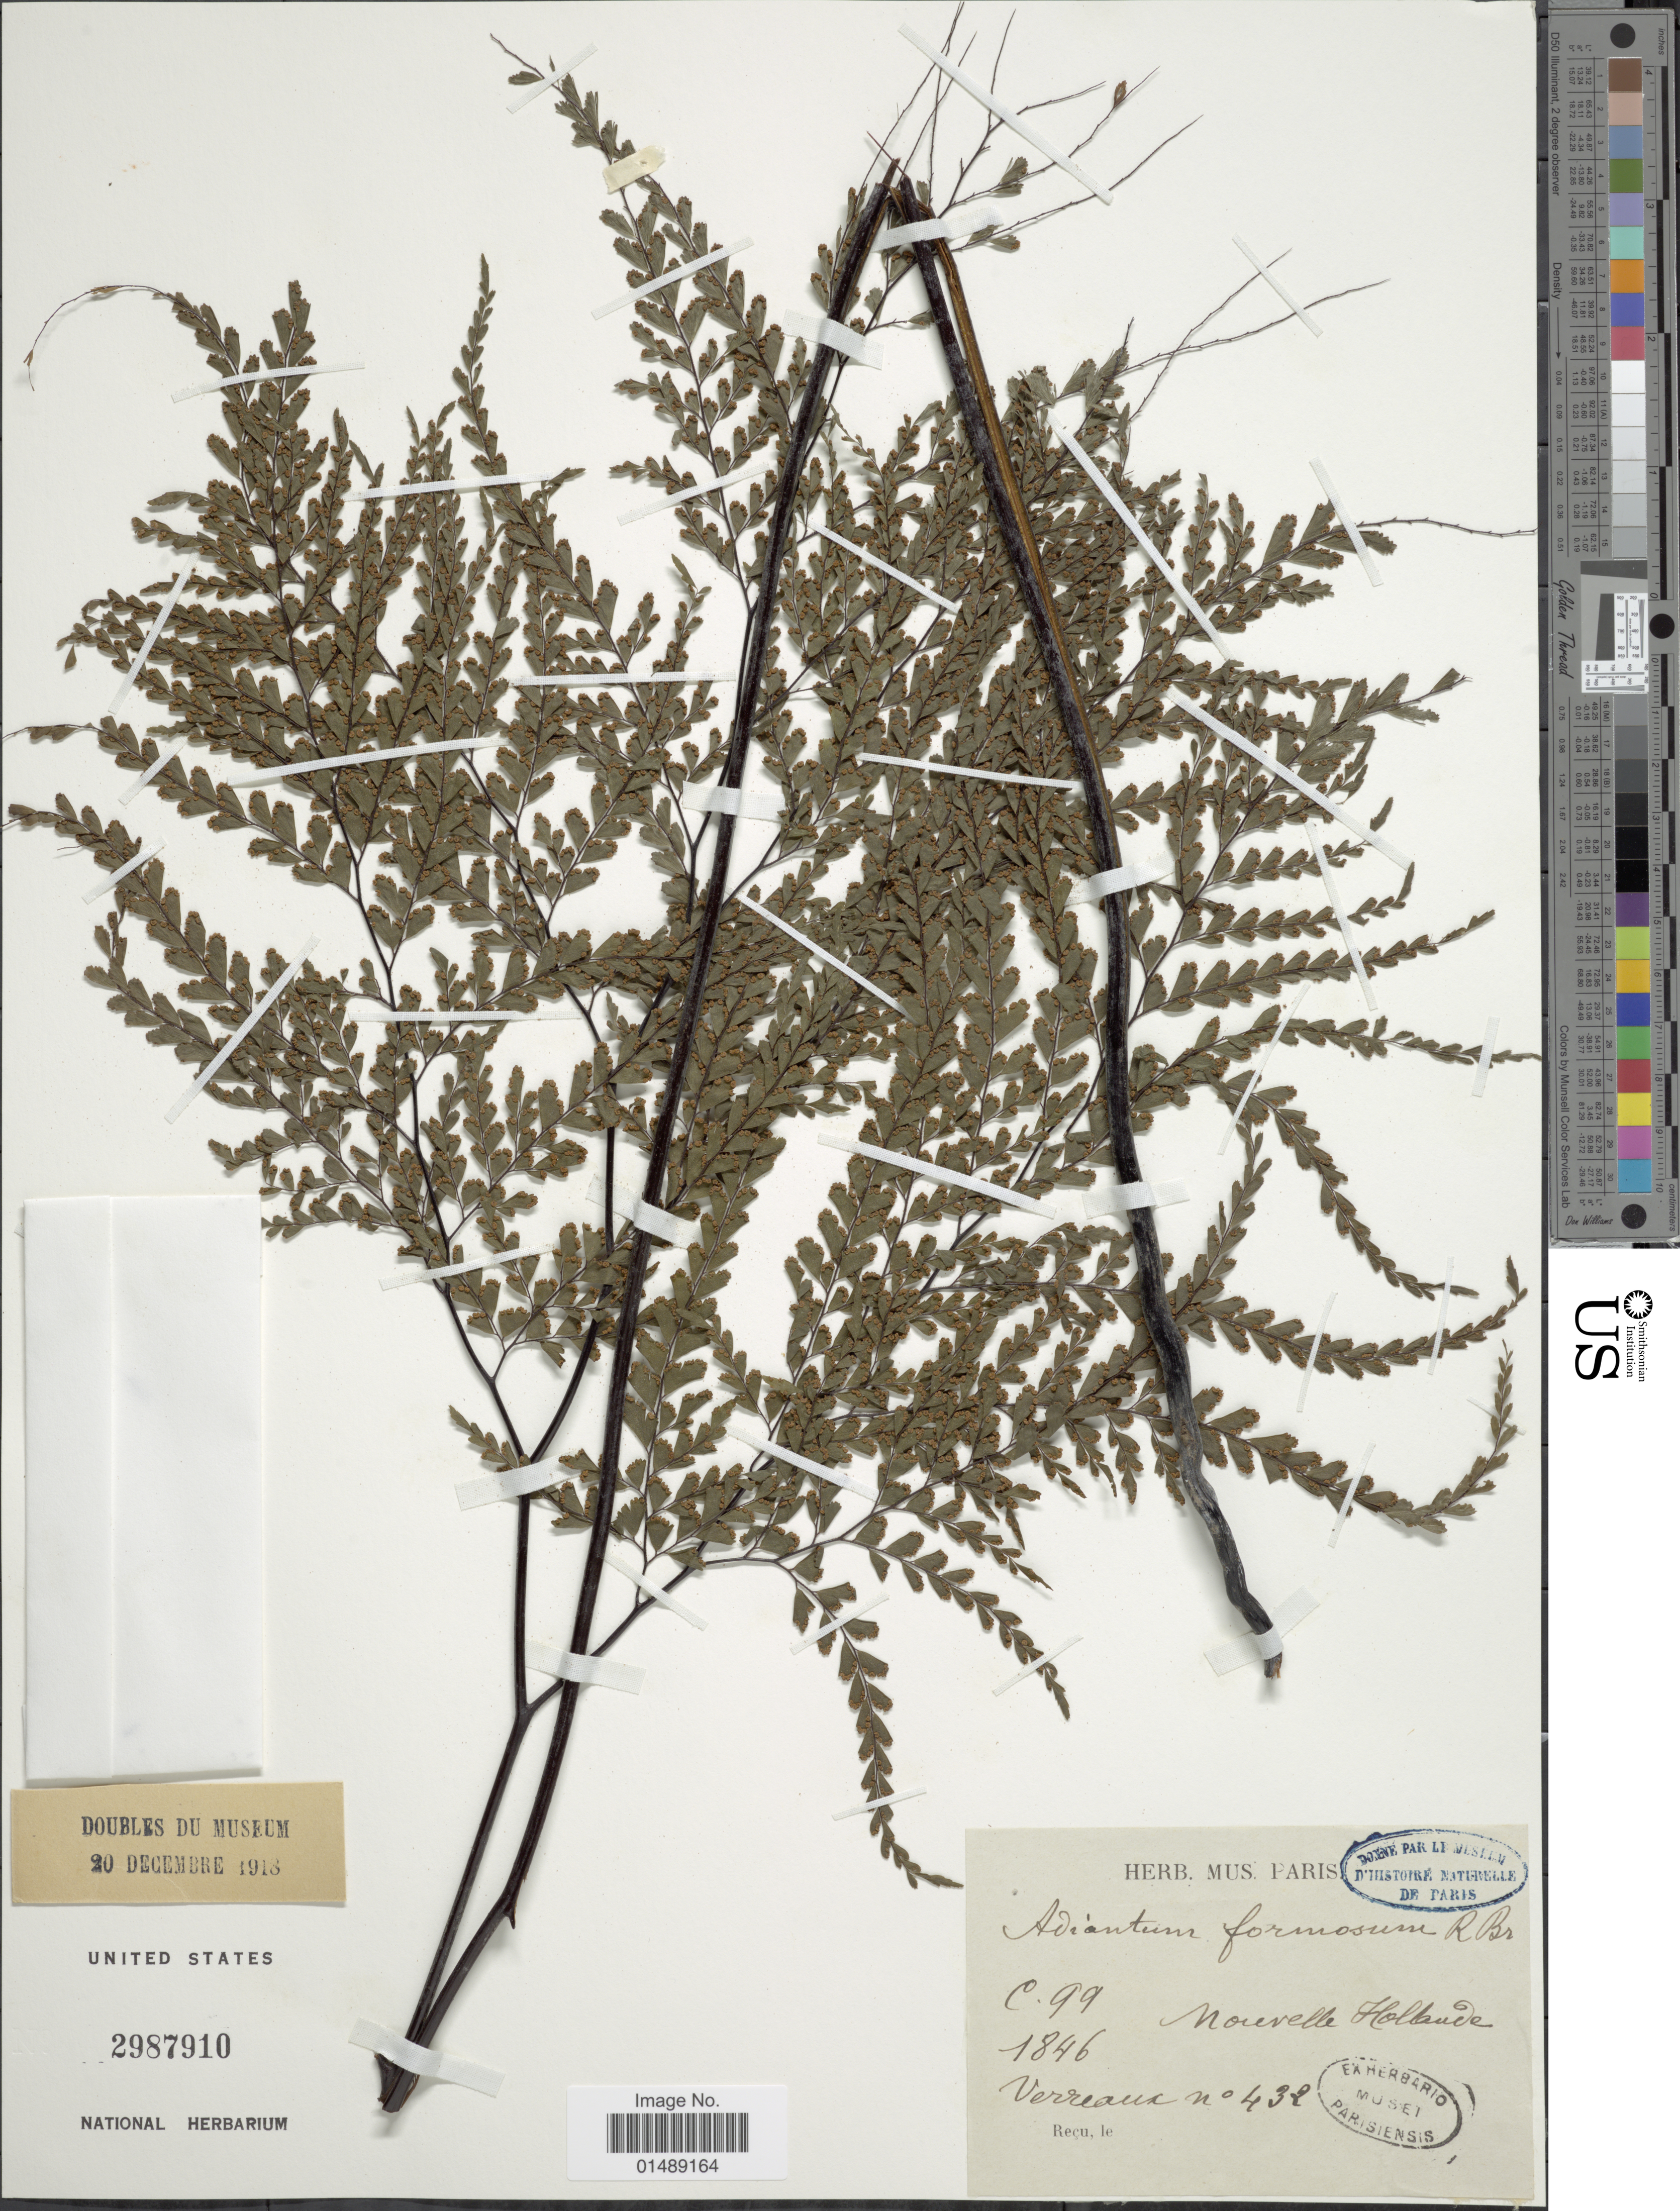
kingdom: Plantae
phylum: Tracheophyta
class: Polypodiopsida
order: Polypodiales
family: Pteridaceae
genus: Adiantum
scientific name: Adiantum formosum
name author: R. Br.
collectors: M. Verreaux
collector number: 432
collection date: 1846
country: New Caledonia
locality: Nouvelle, Holbuce [interpreted]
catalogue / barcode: US 2987910